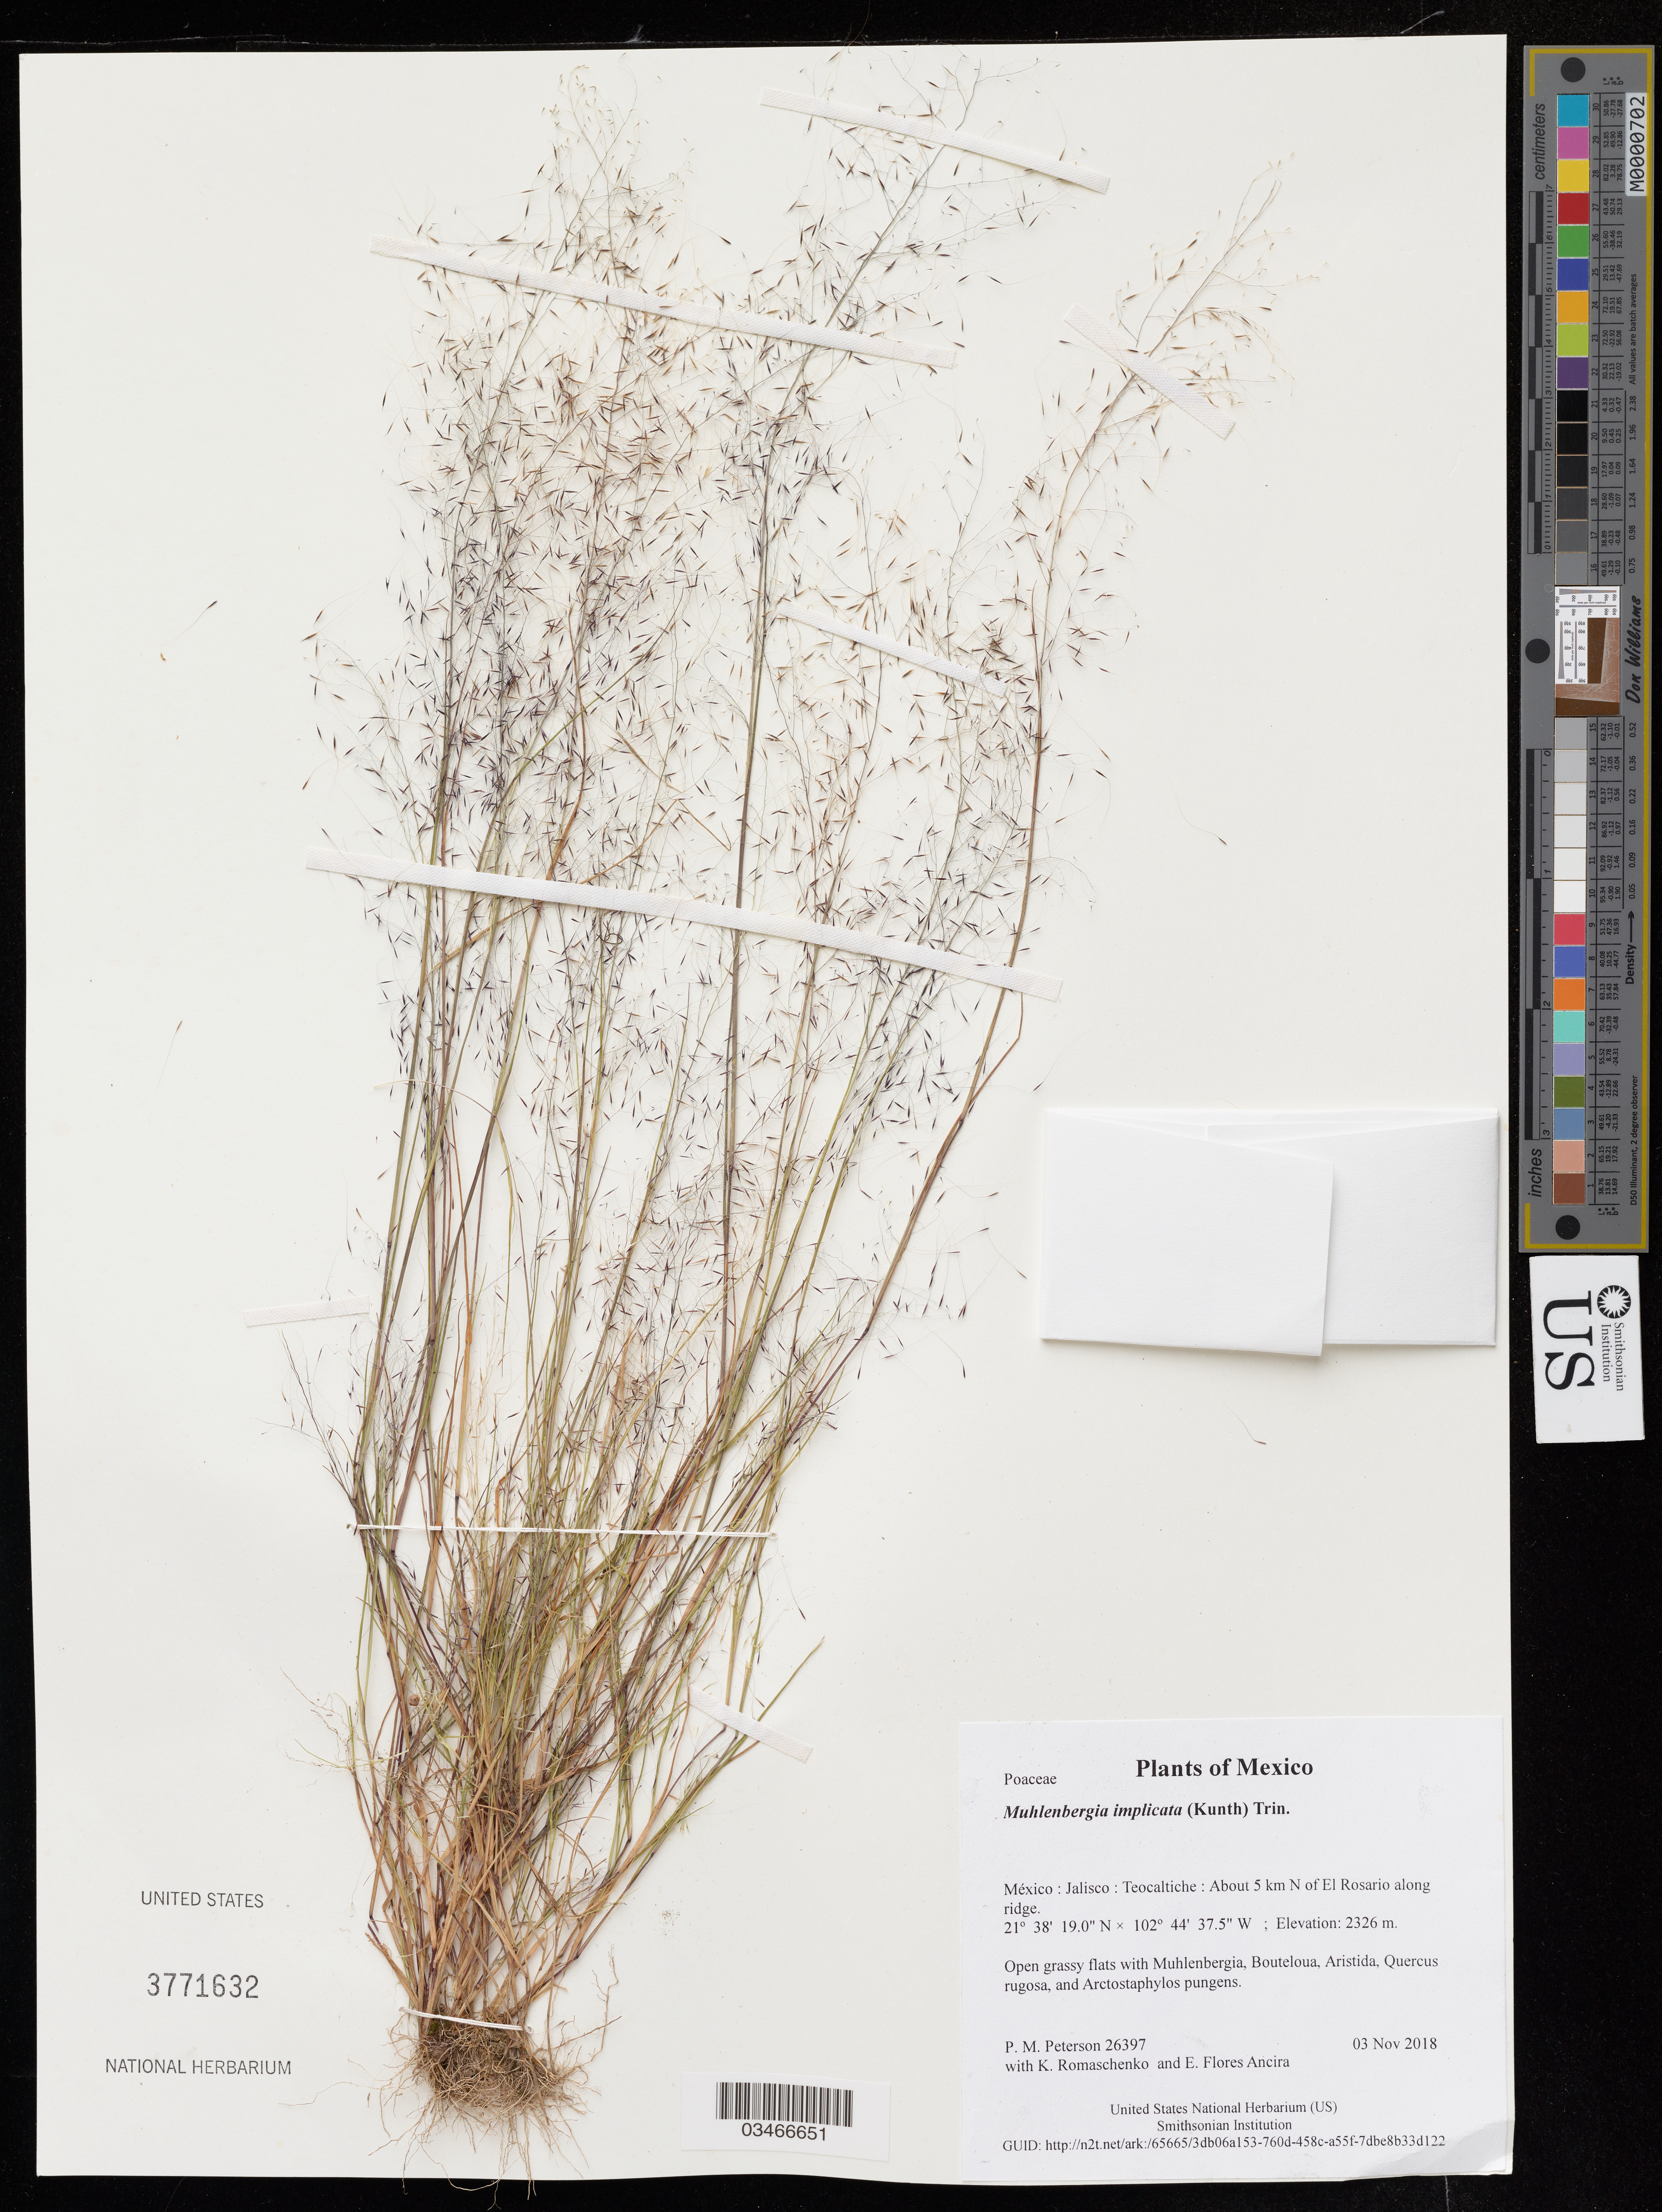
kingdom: Plantae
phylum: Tracheophyta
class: Liliopsida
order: Poales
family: Poaceae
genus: Muhlenbergia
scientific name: Muhlenbergia implicata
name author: (Kunth) Trin.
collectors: P. M. Peterson, K. Romaschenko & E. Flores Ancira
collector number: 26397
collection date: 2018-11-03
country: México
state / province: Jalisco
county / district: Teocaltiche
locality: About 5 km N of El Rosario along ridge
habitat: Open grassy flats with Muhlenbergia, Bouteloua, Aristida, Quercus rugosa, and Arctostaphylos pungens.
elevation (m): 2326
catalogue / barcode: US 3771632